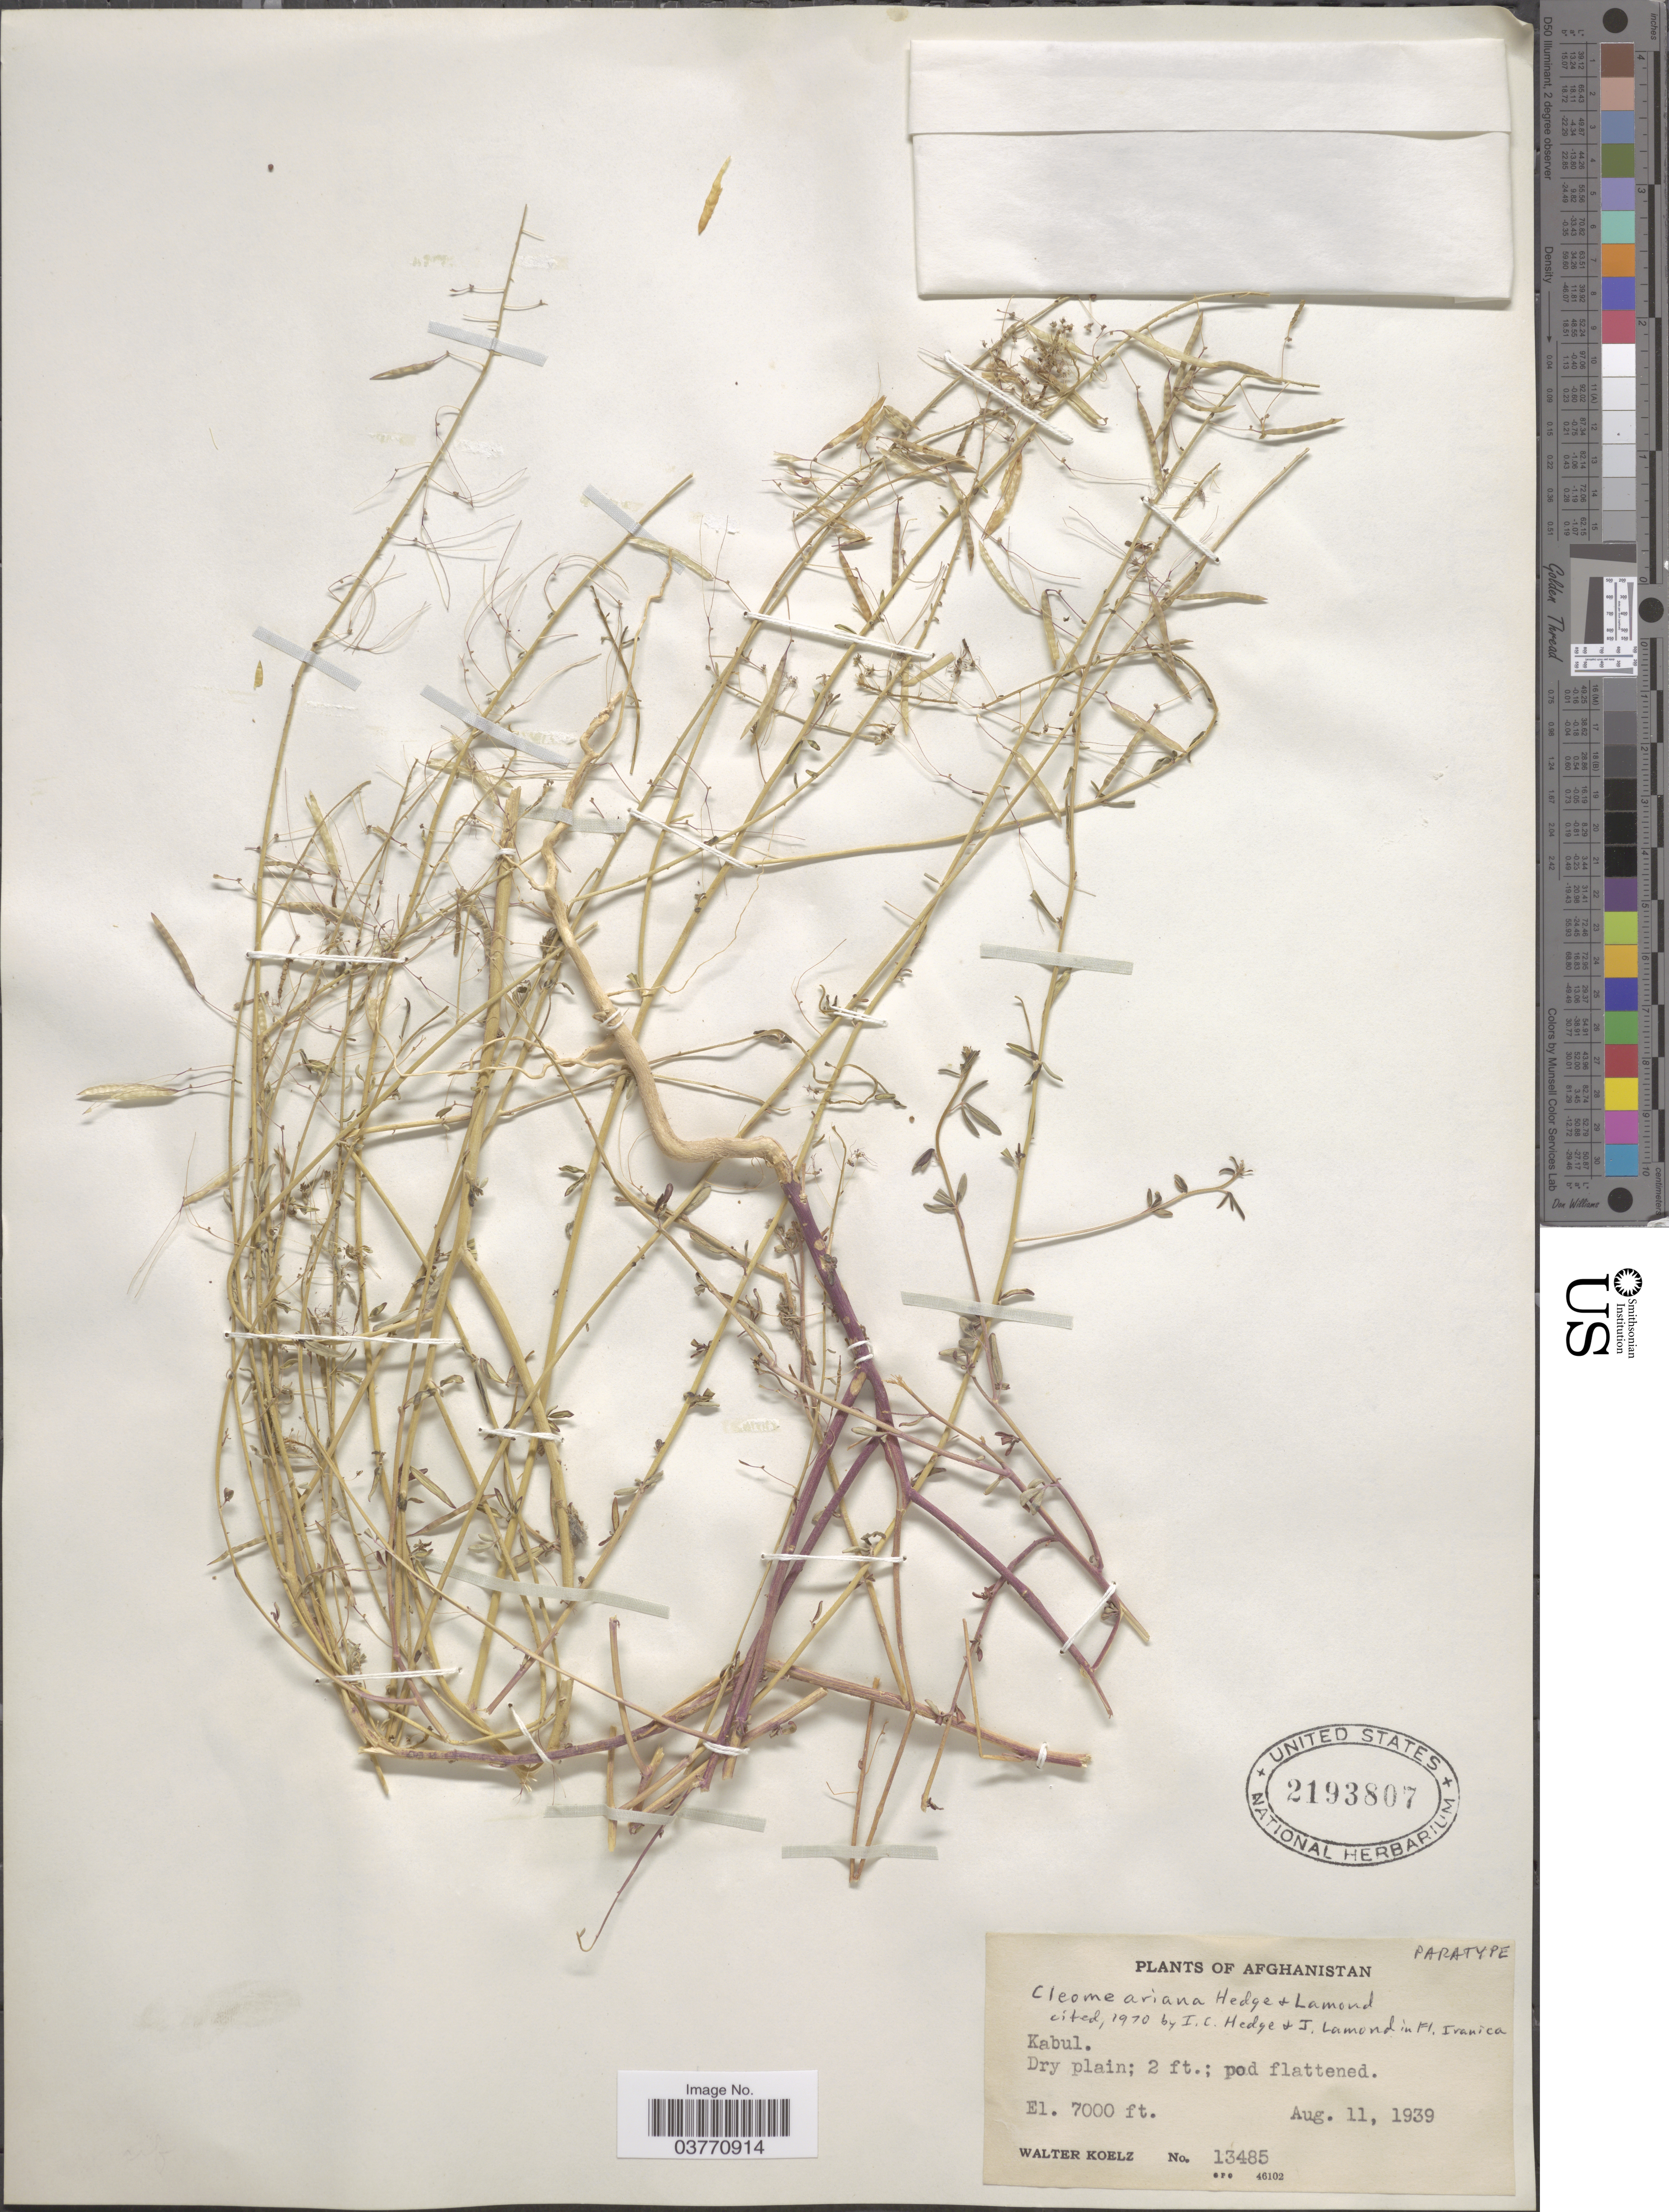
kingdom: Plantae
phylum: Tracheophyta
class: Magnoliopsida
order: Brassicales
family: Cleomaceae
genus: Cleome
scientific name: Cleome ariana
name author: Hedge & Lamond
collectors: W. N. Koelz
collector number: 13485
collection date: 1939-08-11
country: Afghanistan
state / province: Kabul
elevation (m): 2134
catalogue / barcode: US 2193807